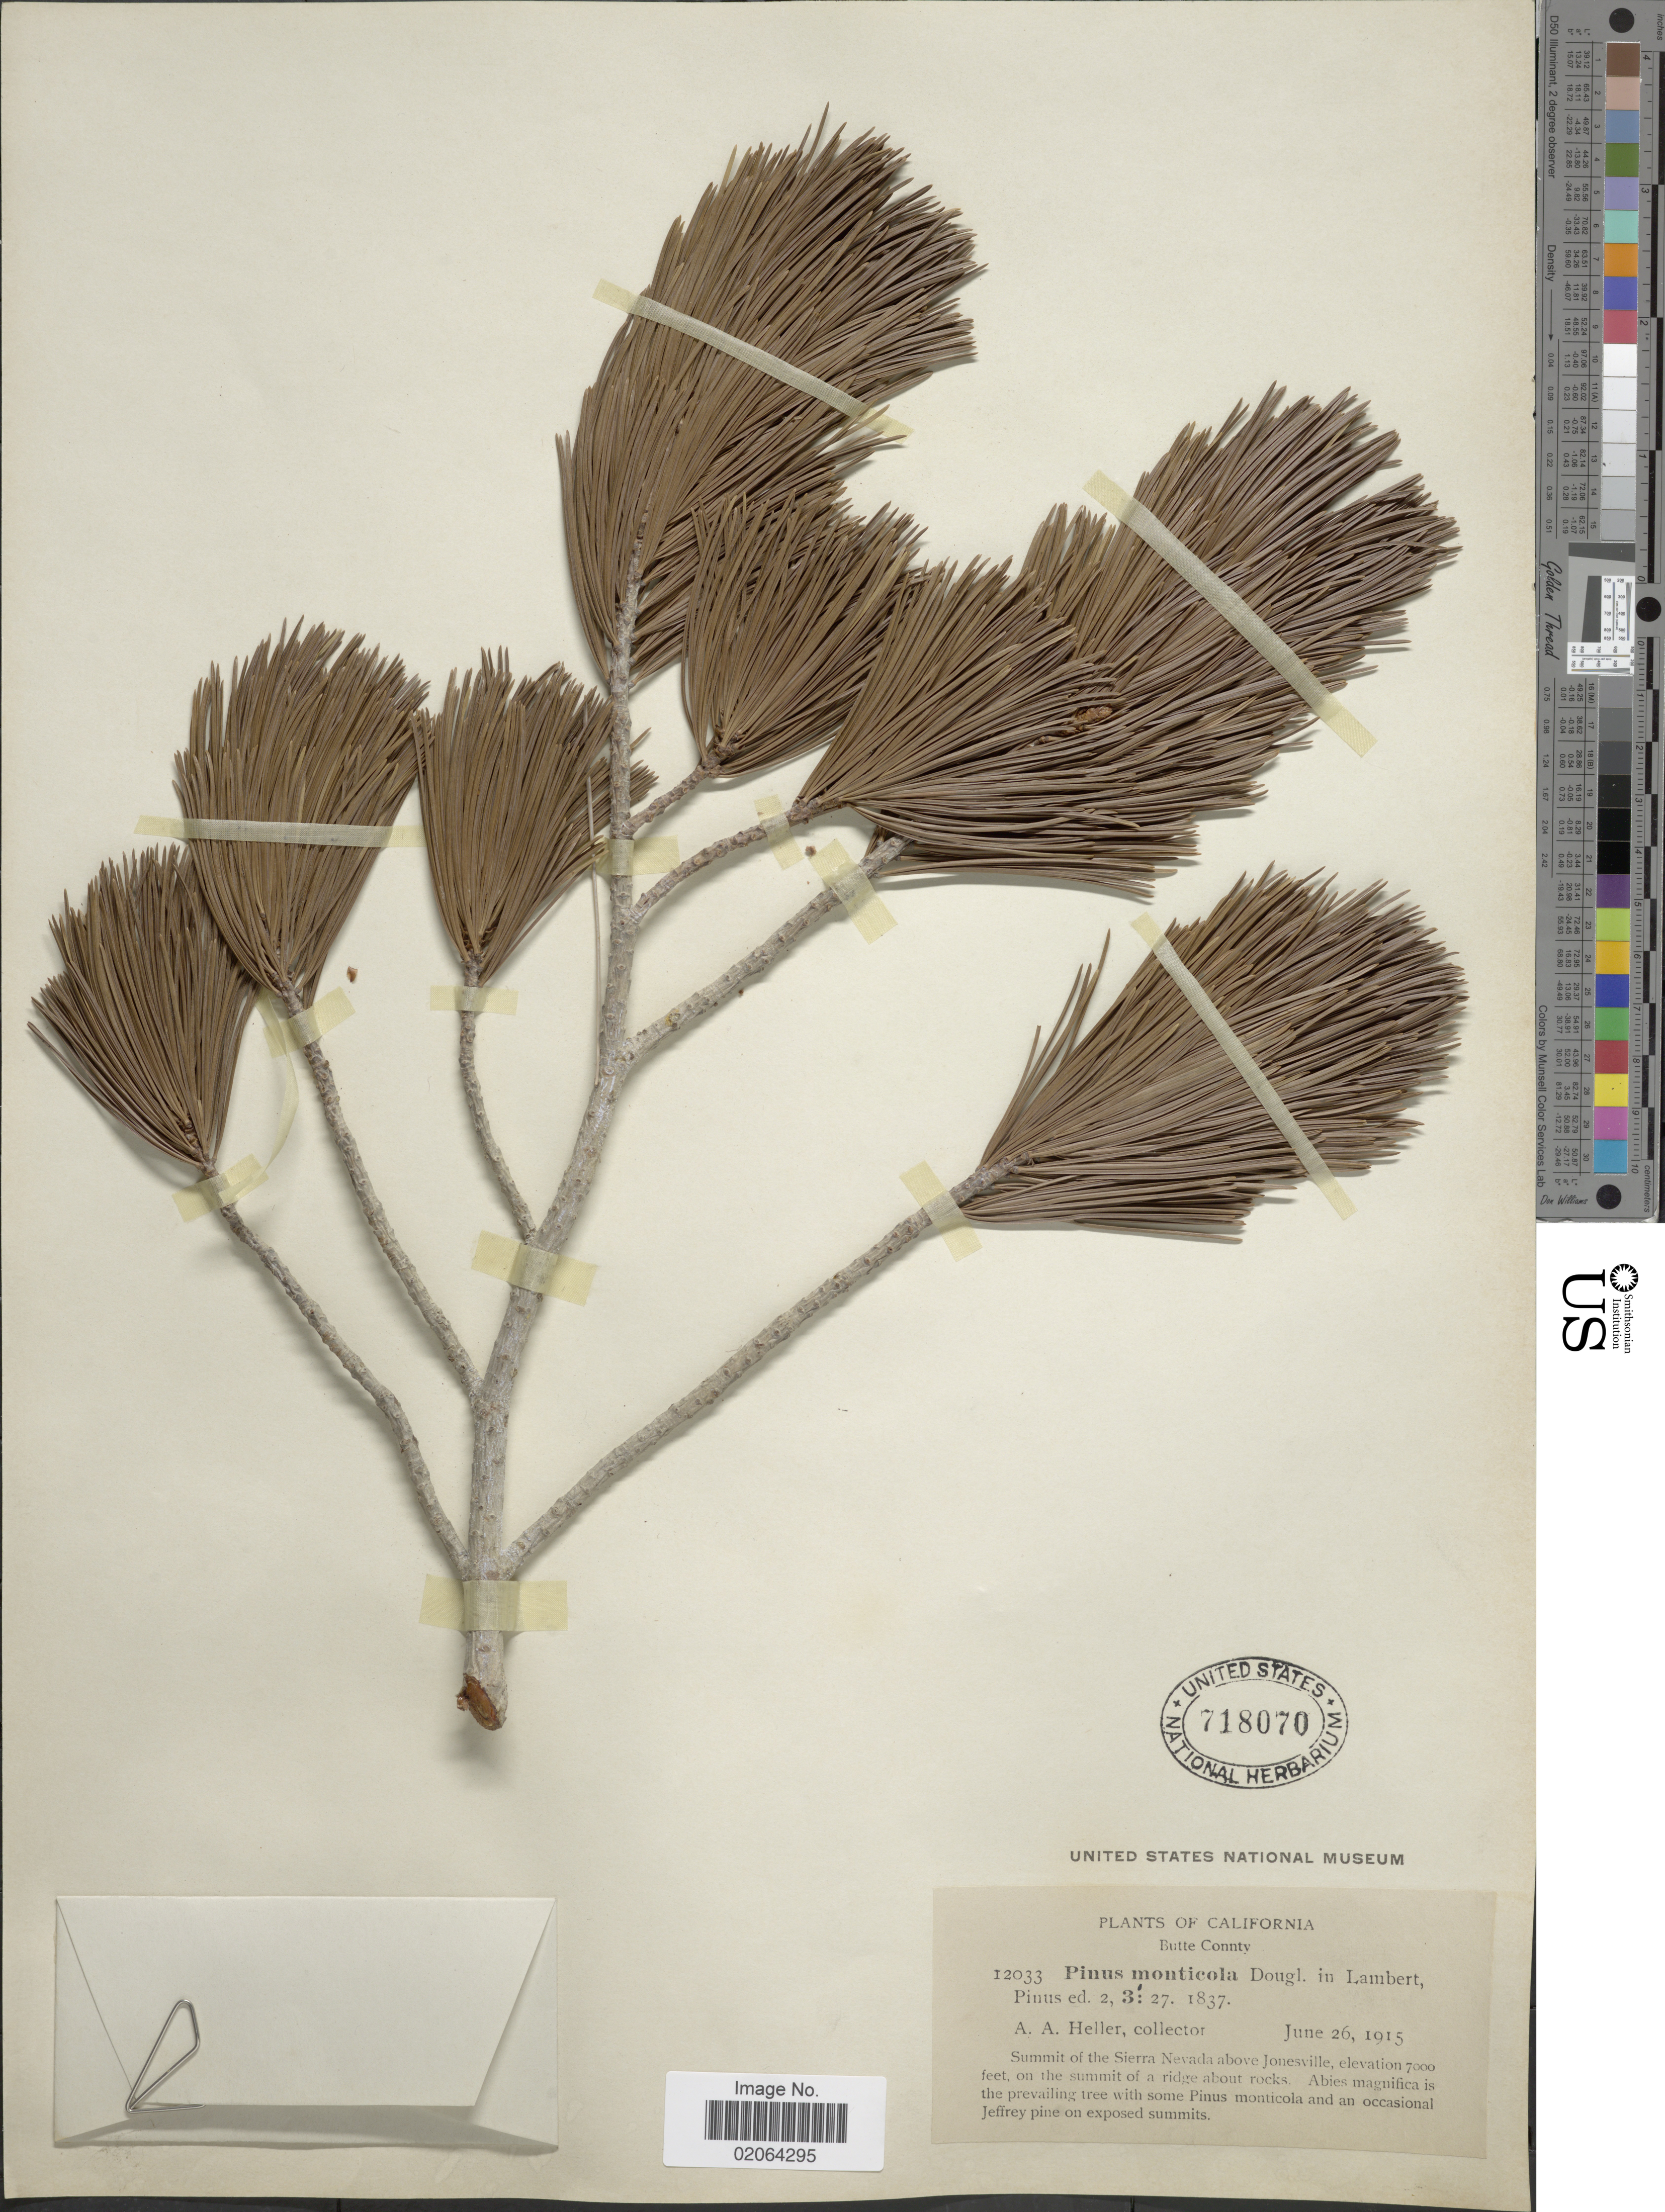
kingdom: Plantae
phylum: Tracheophyta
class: Pinopsida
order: Pinales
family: Pinaceae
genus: Pinus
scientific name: Pinus monticola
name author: Douglas ex D. Don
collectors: A. A. Heller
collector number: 12033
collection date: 1915-06-26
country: United States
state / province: California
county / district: Butte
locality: California. Butte County. Summit of Sierra Nevada above Jonesville.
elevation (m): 2134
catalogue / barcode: US 718070